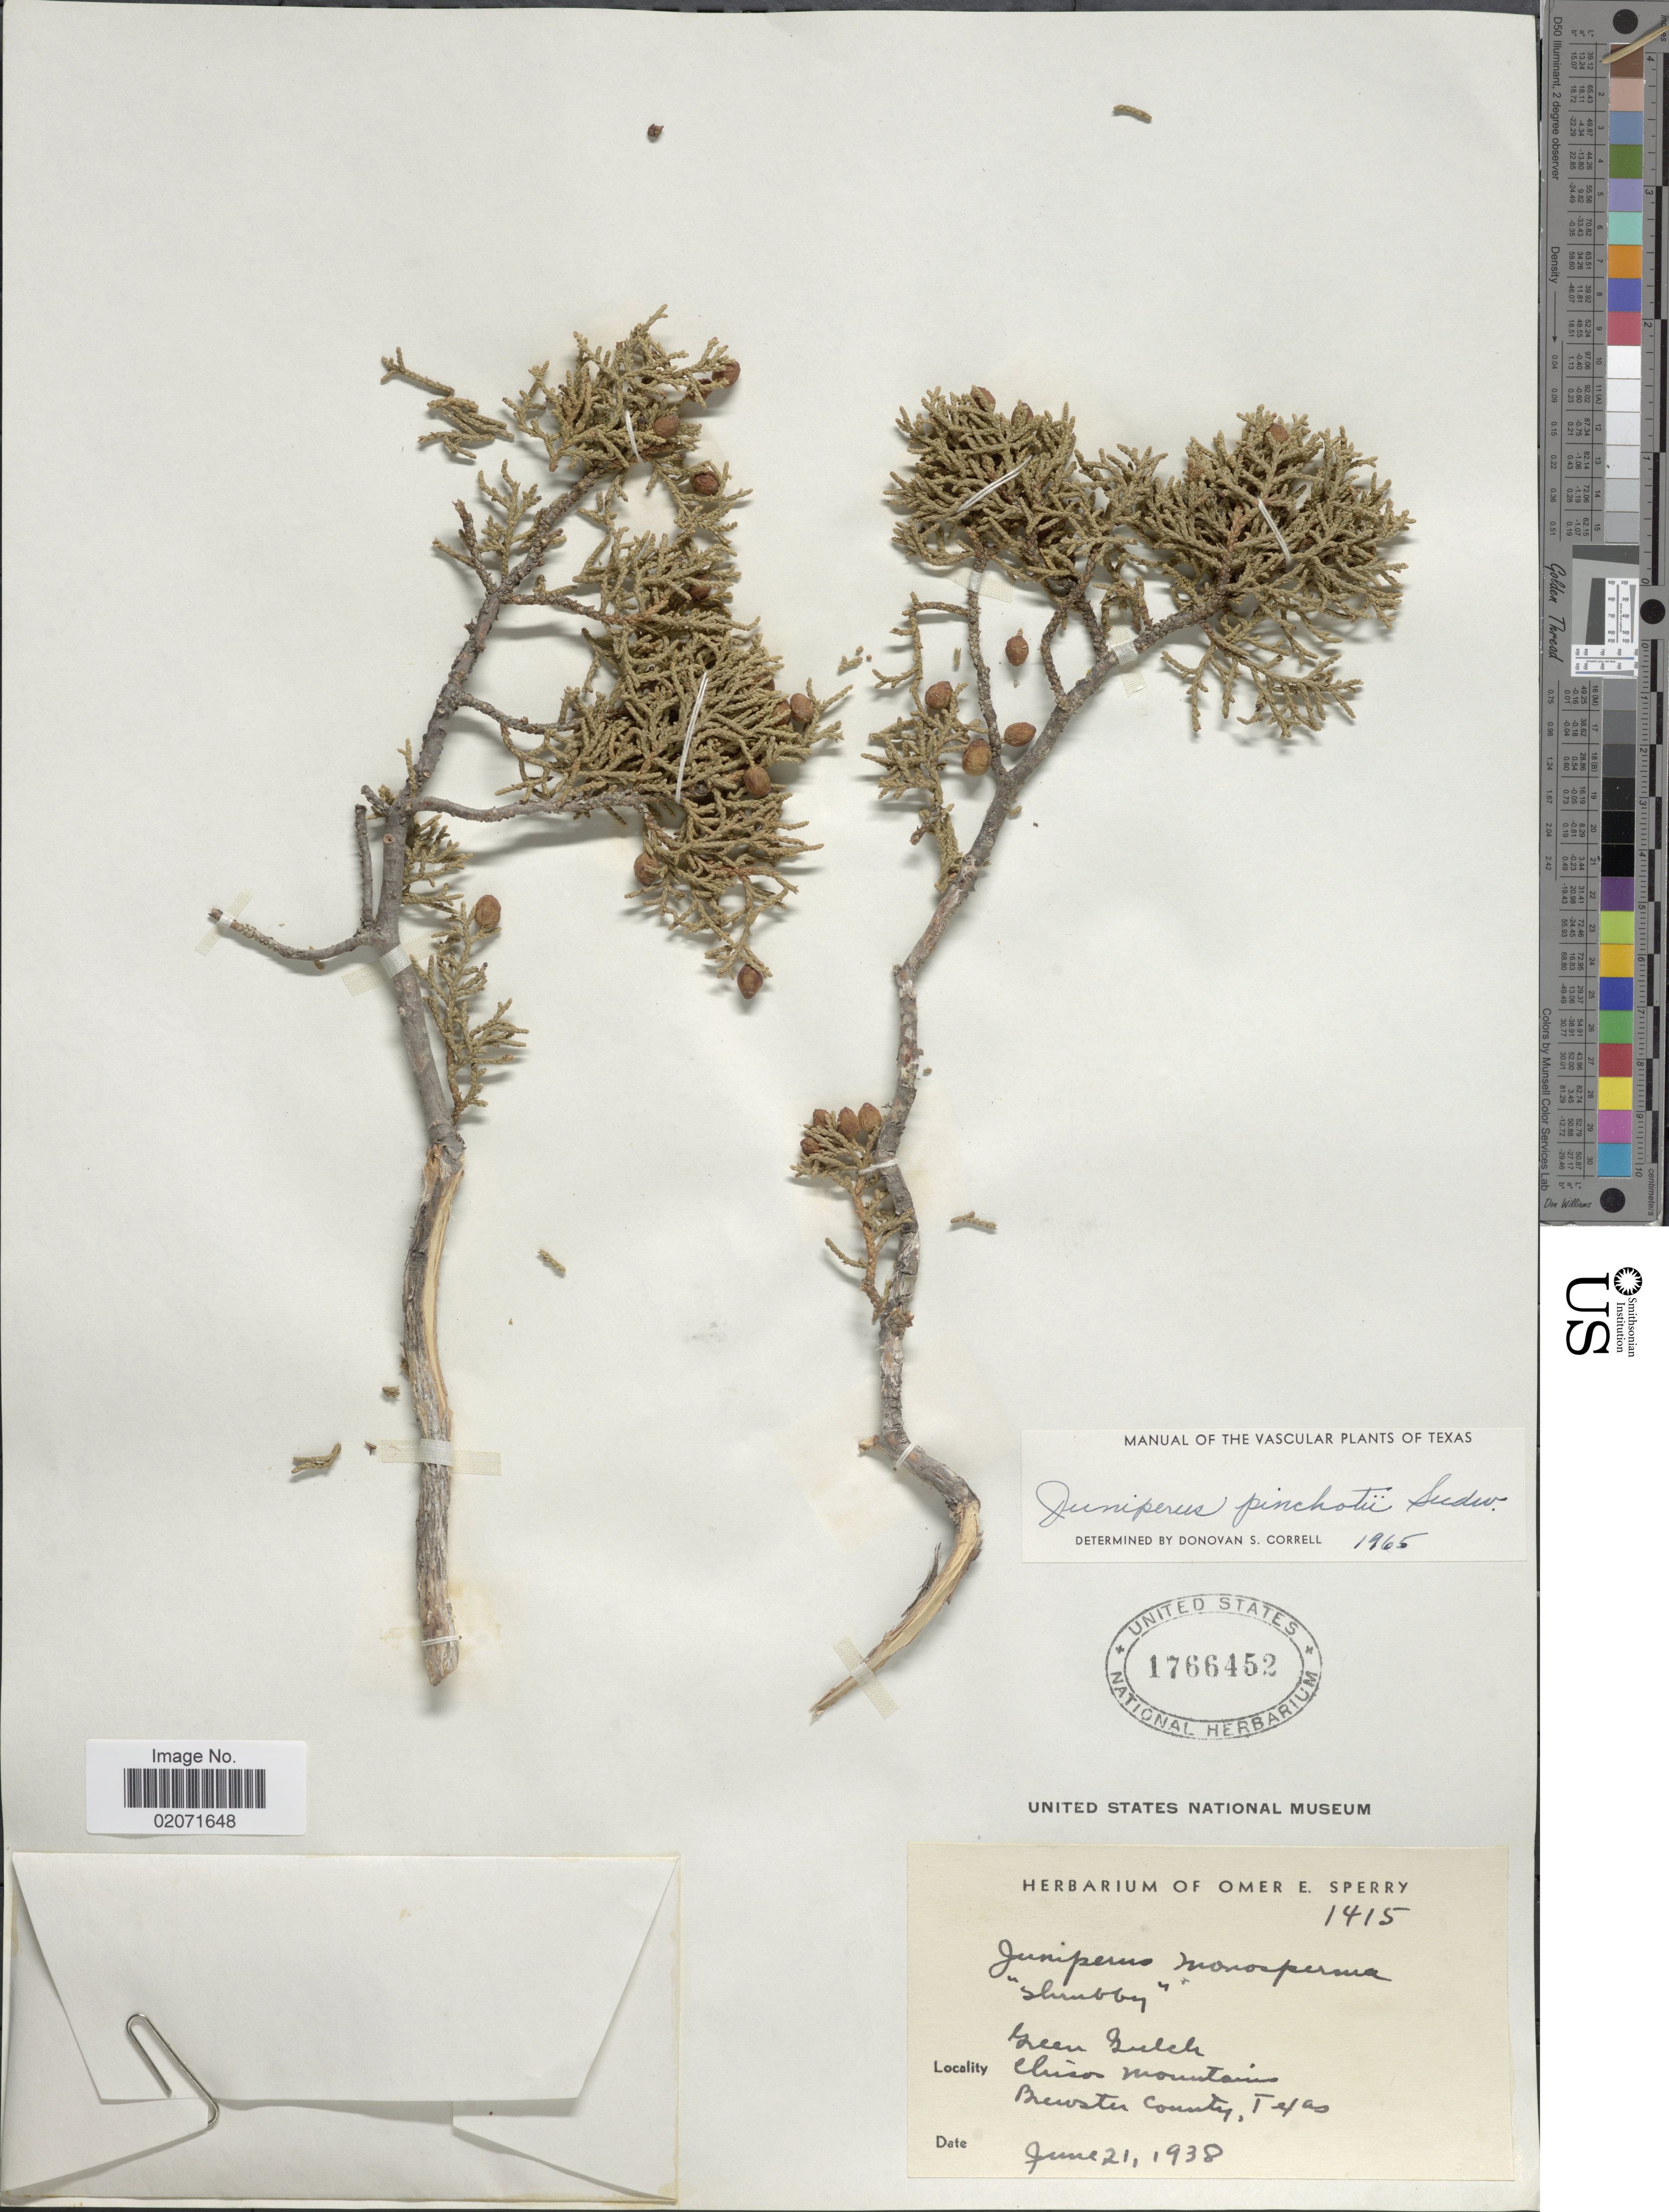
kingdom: Plantae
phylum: Tracheophyta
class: Pinopsida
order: Pinales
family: Cupressaceae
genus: Juniperus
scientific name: Juniperus pinchotii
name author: Sudw.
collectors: ex. herb. Omer E. Sperry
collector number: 1415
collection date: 1938-06-21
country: United States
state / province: Texas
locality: Green Gulch, Chisos Mountains, Brewster County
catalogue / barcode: US 1766452